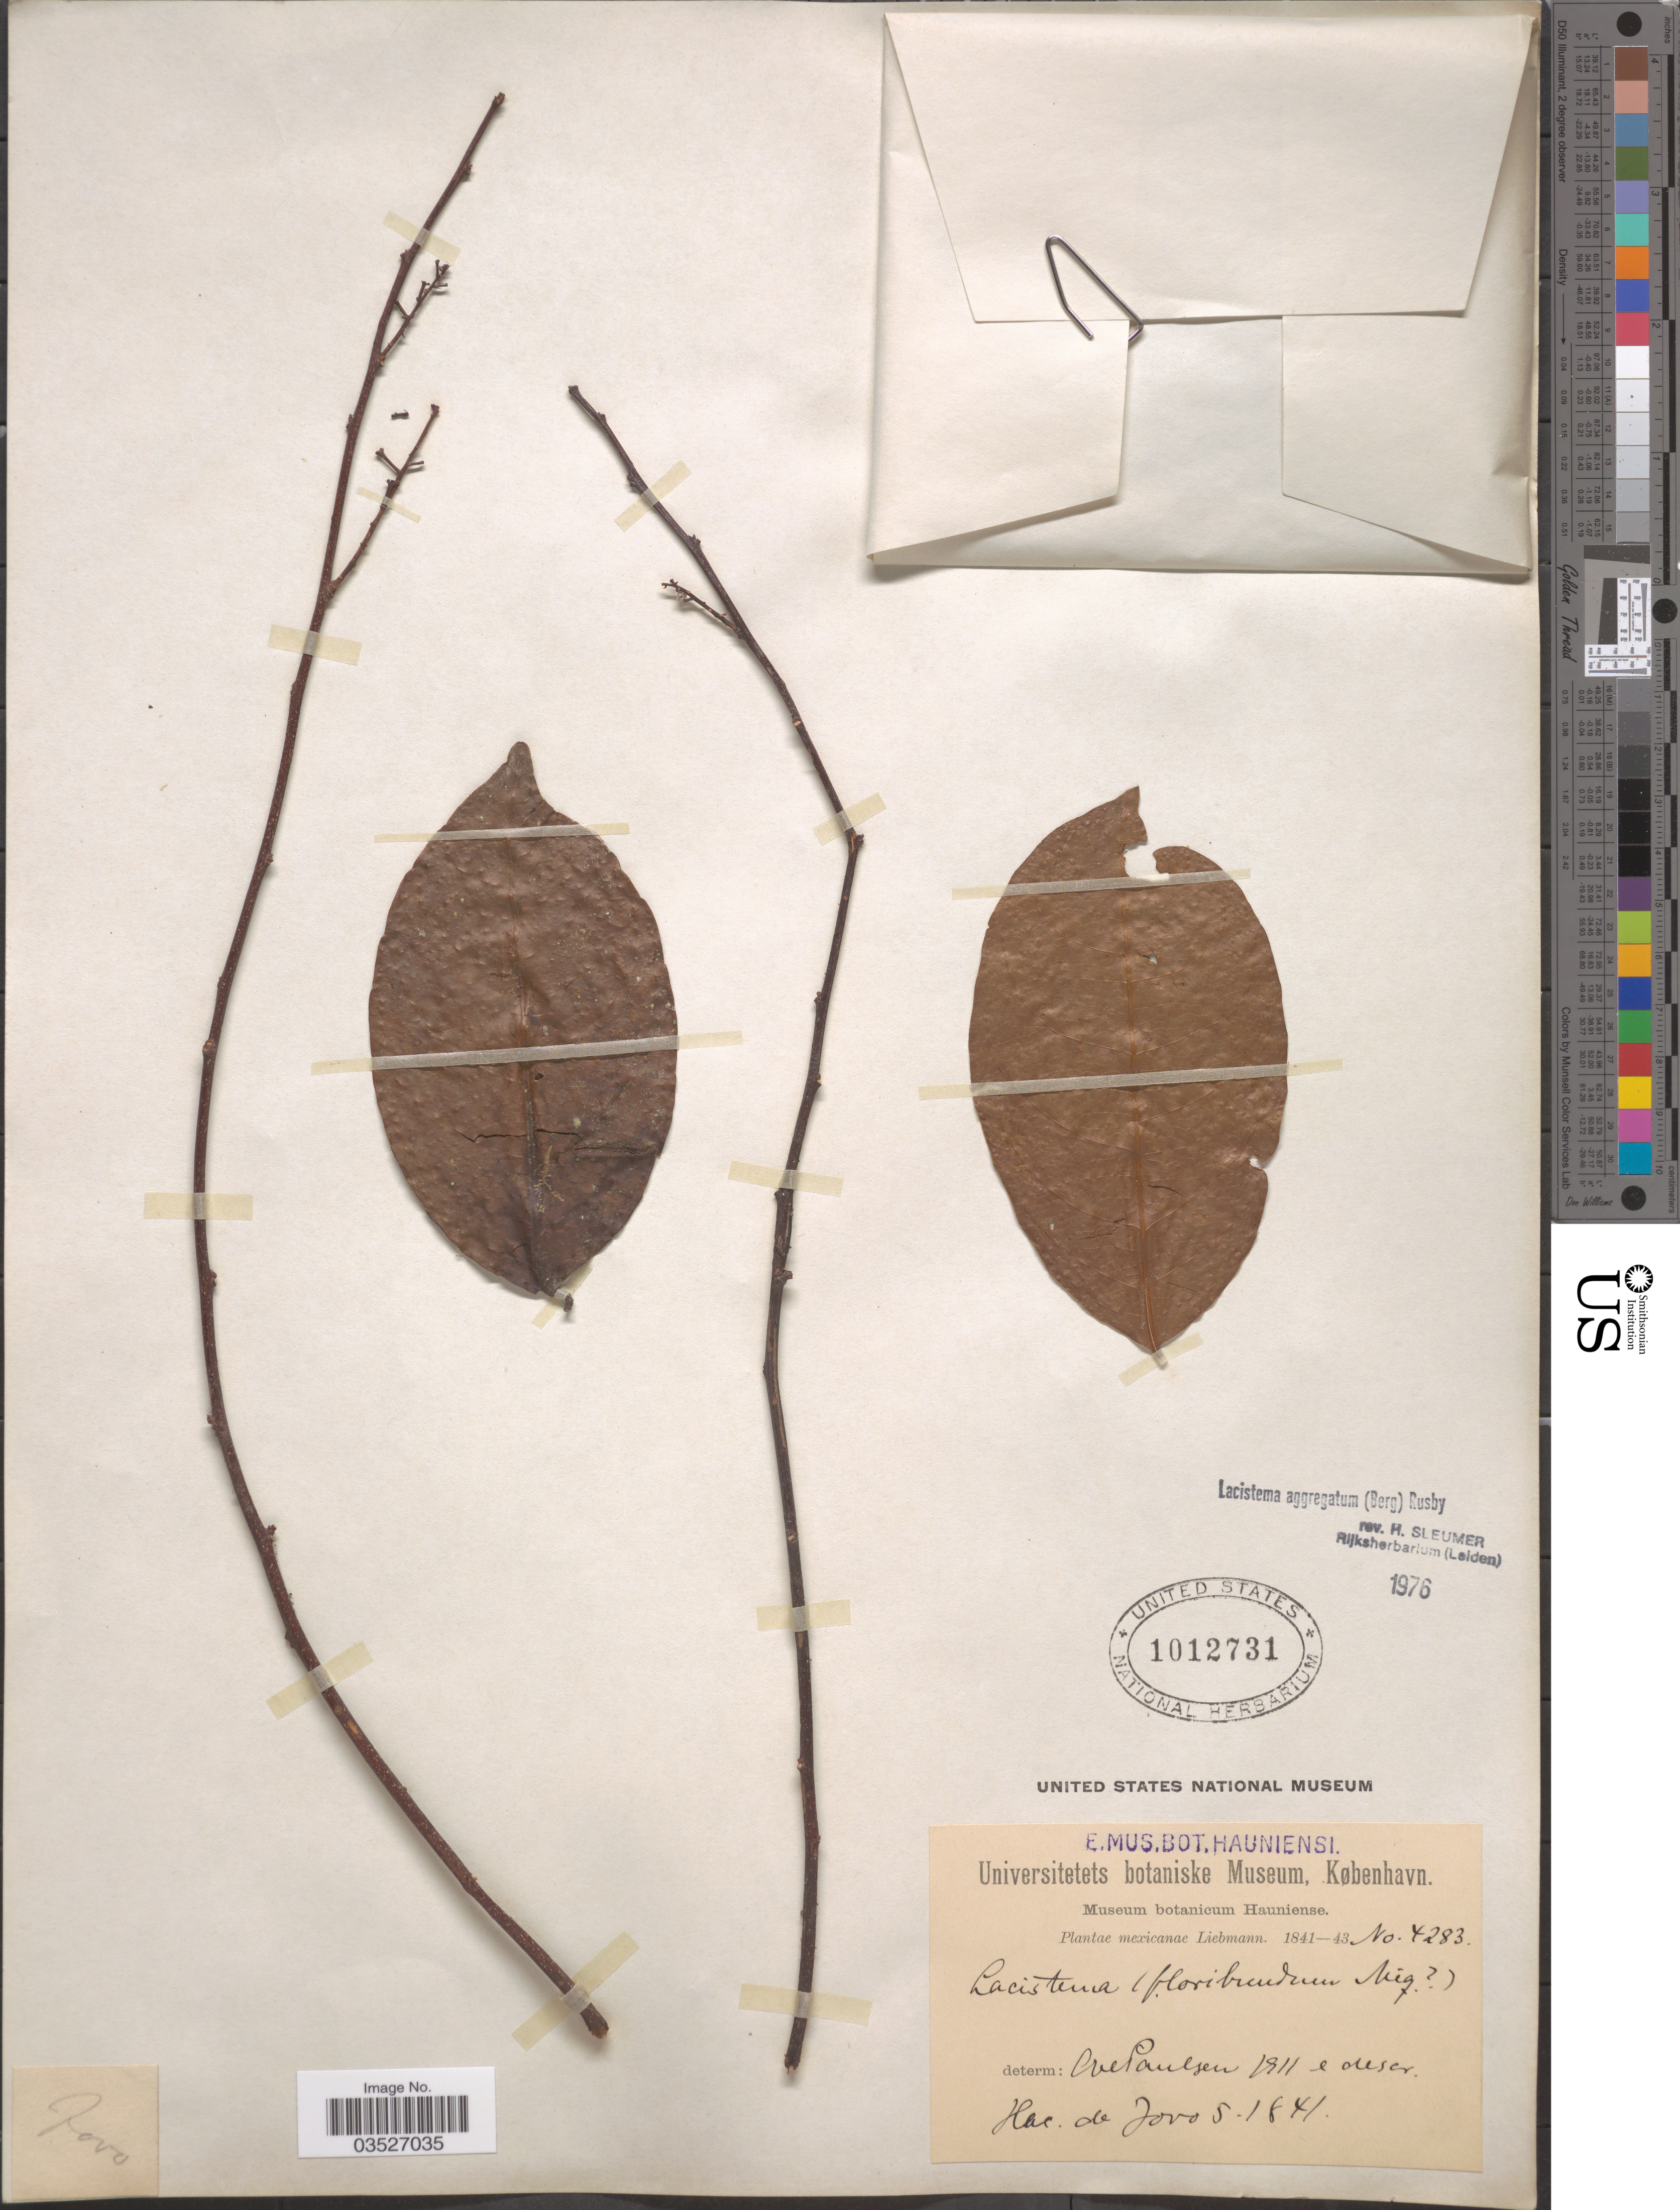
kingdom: Plantae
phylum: Tracheophyta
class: Magnoliopsida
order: Malpighiales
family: Lacistemataceae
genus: Lacistema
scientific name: Lacistema aggregatum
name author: (P.J. Bergius) Rusby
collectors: Liebmann, --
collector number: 4283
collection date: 1841-05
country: Mexico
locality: Hac. de Jovo.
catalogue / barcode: US 1012731